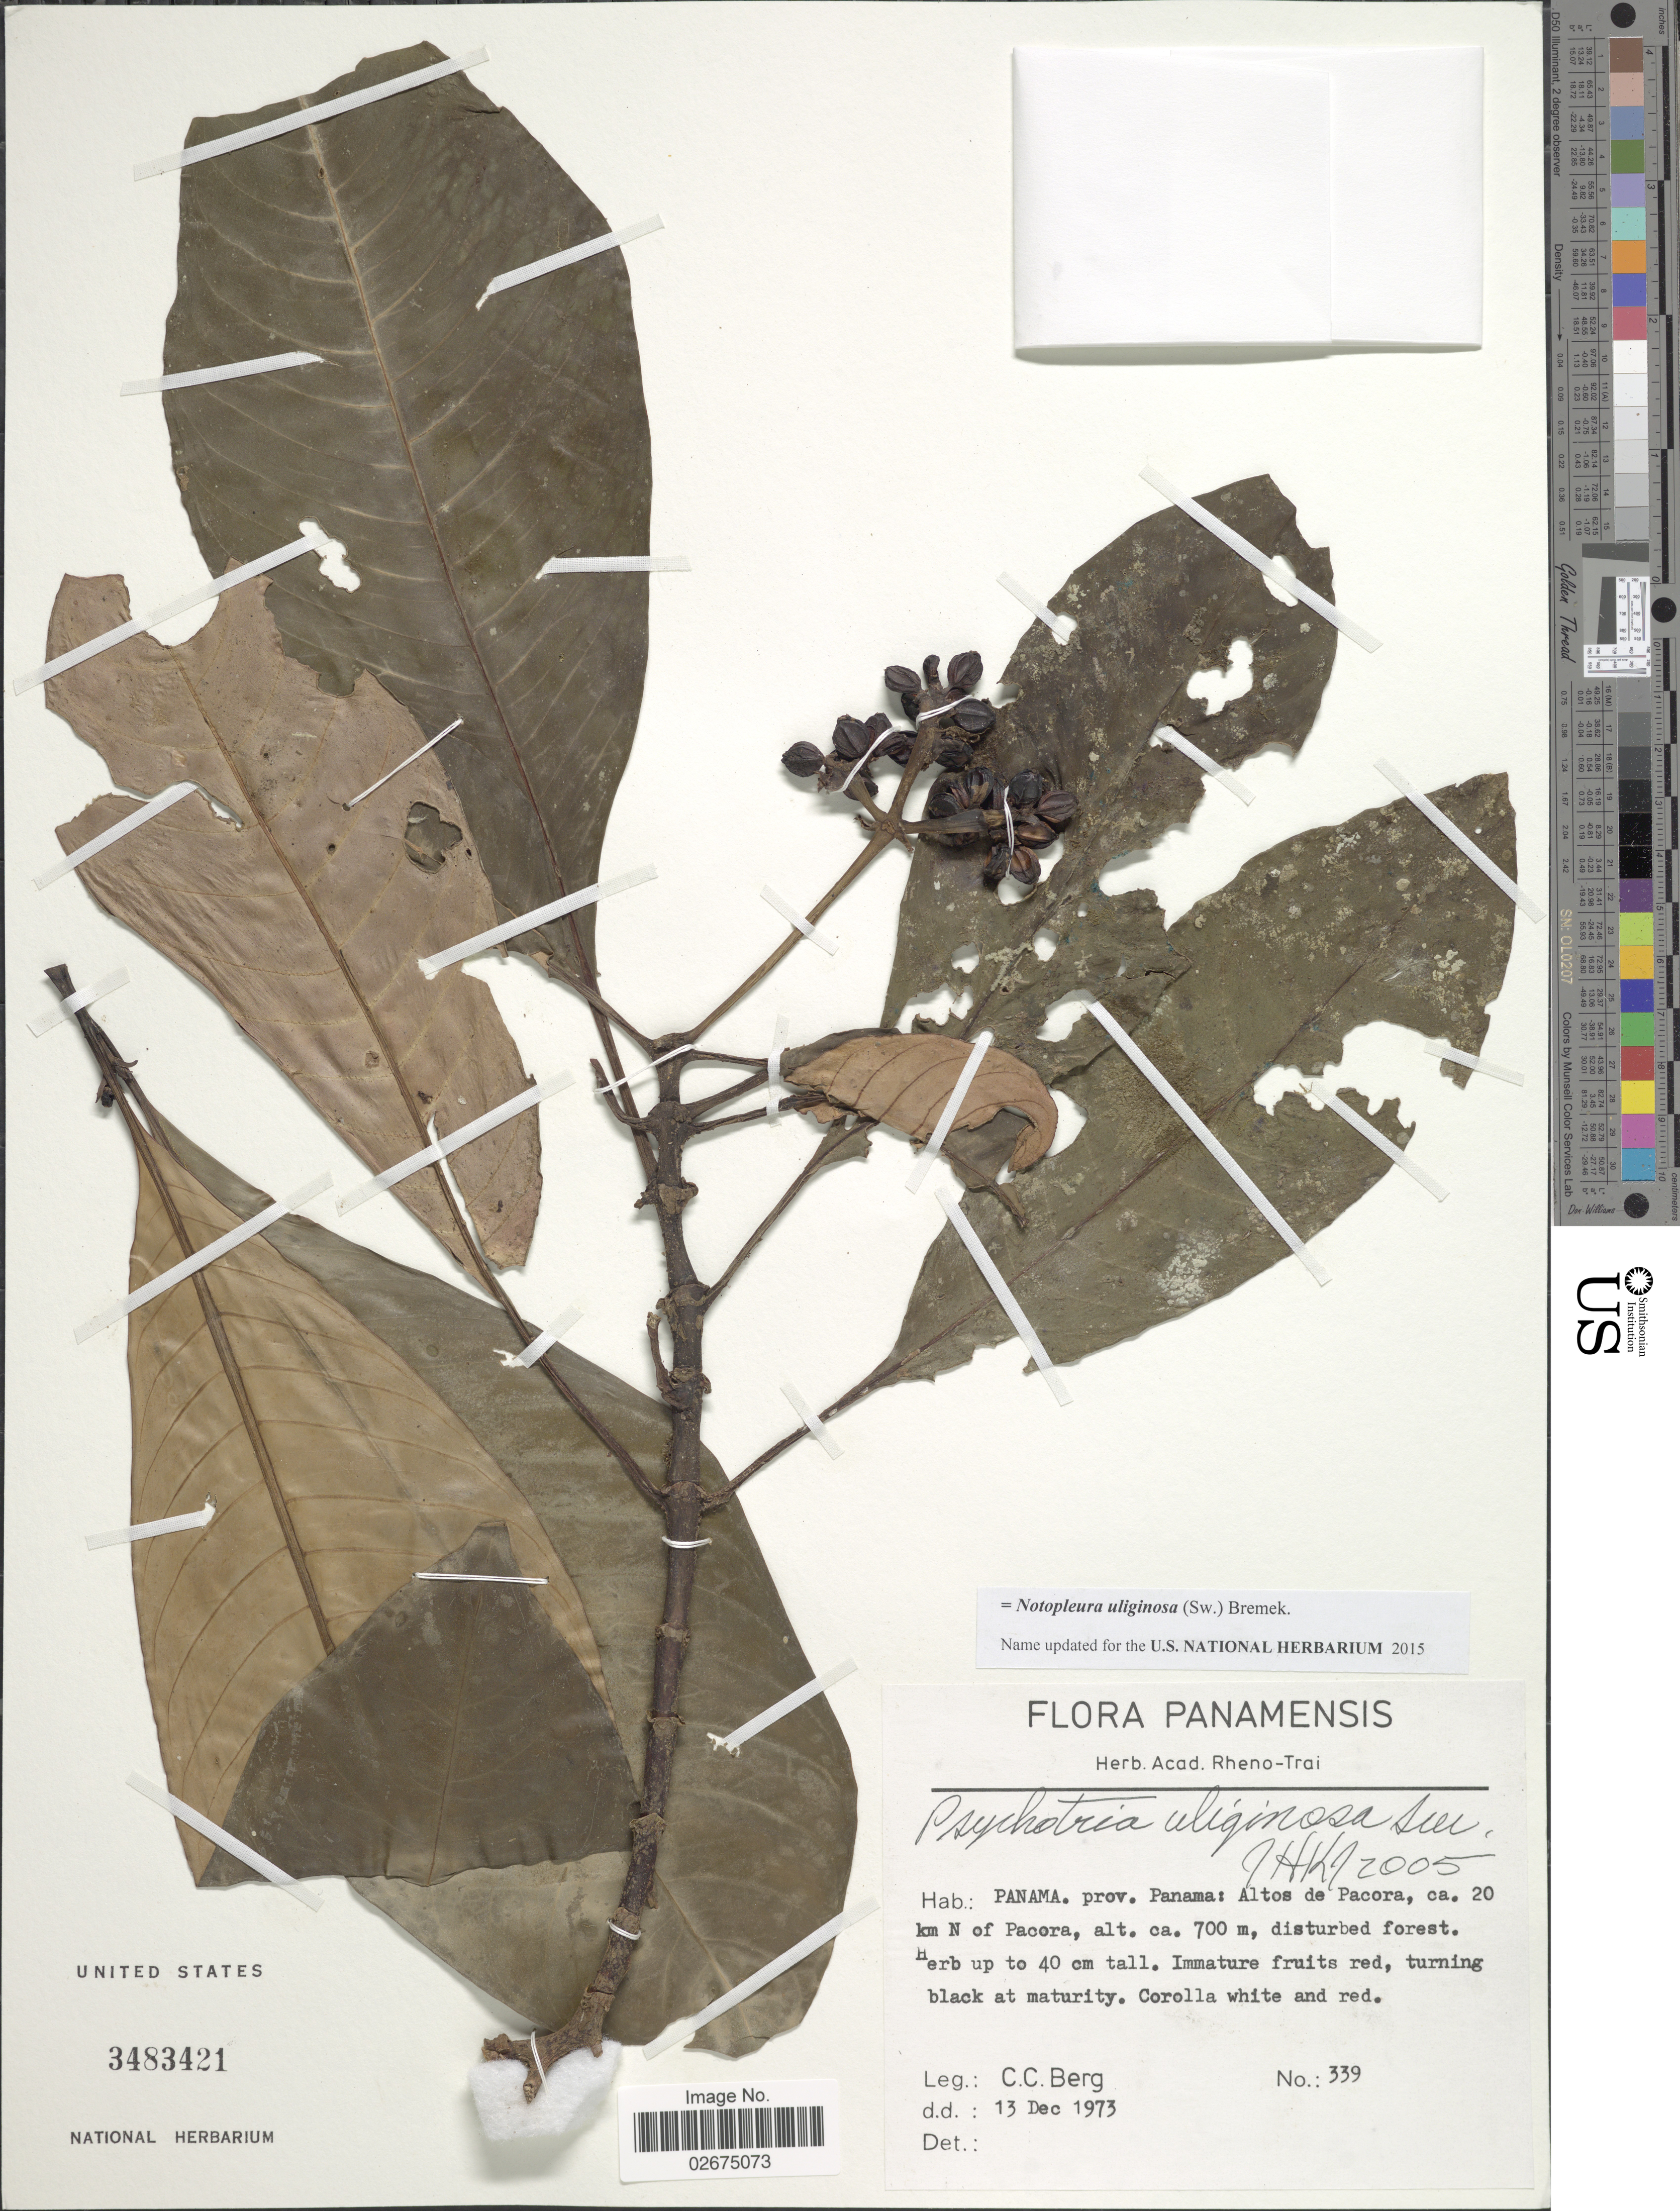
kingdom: Plantae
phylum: Tracheophyta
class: Magnoliopsida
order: Gentianales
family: Rubiaceae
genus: Notopleura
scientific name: Notopleura uliginosa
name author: (Sw.) Bremek.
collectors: C. C. Berg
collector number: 339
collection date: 1973-12-13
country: Panama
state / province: Panamá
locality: Altos de Pacora, ca. 20 km N of Pacora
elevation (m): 700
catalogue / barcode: US 3483421